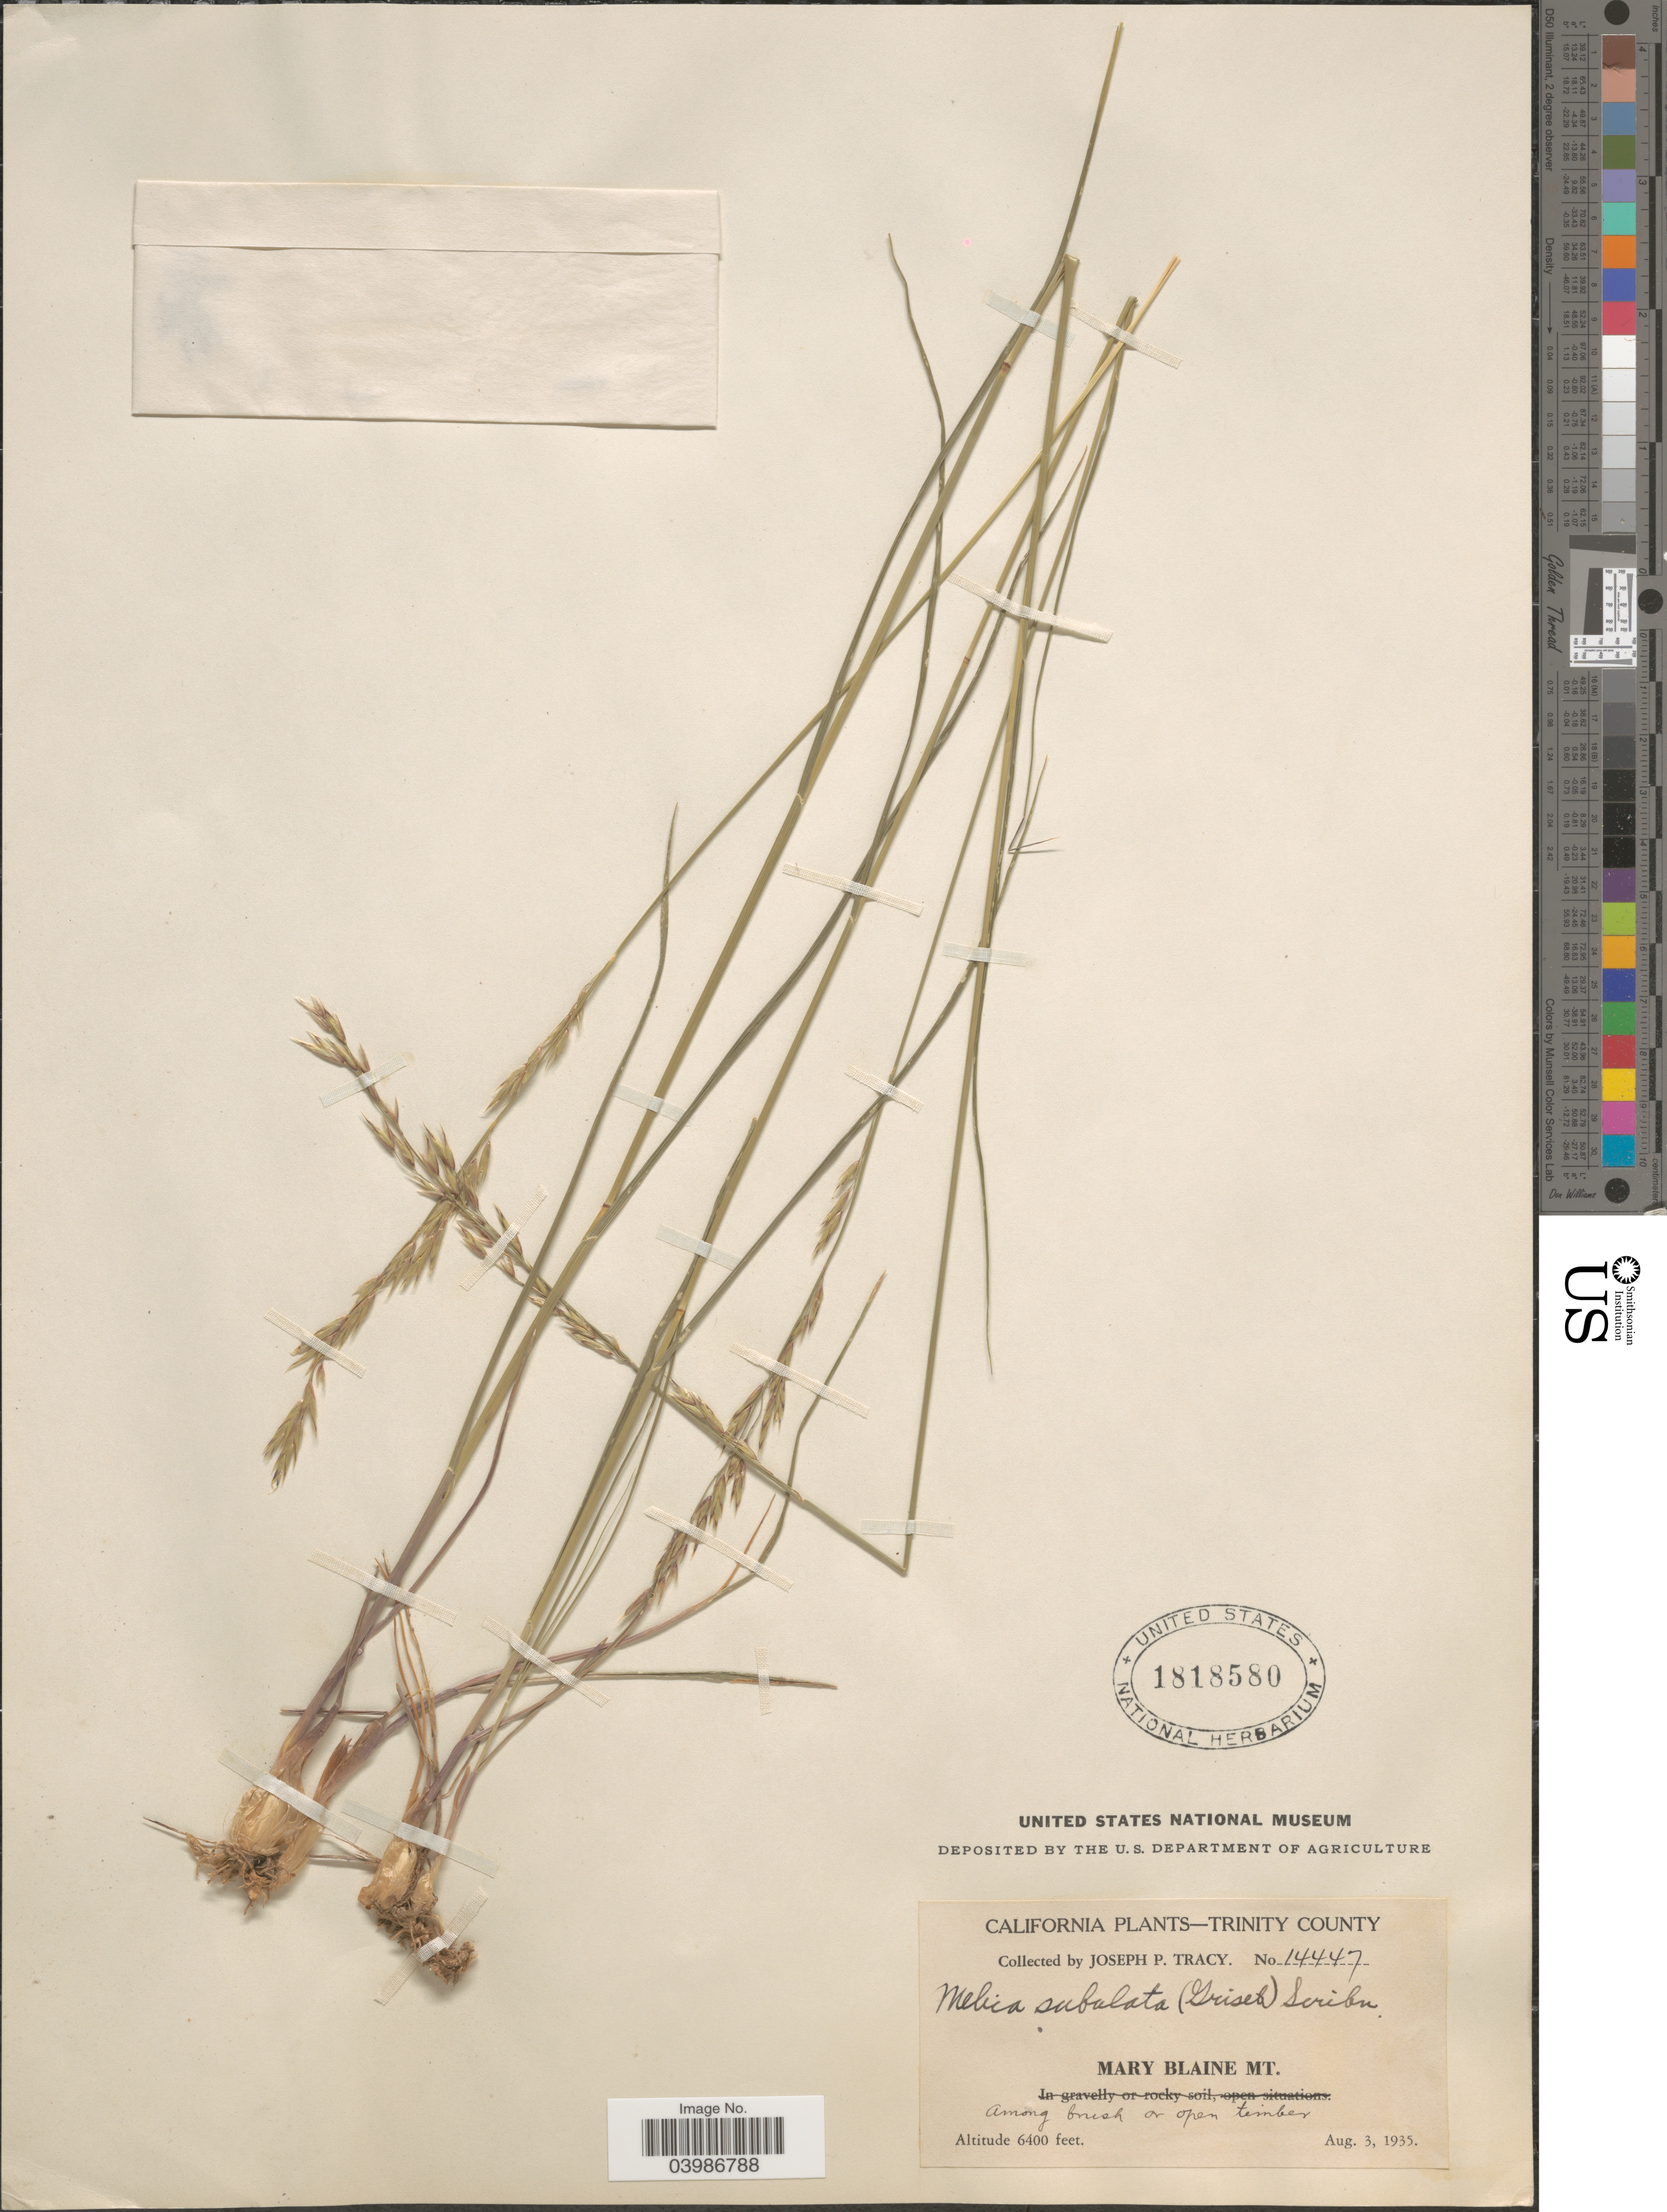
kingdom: Plantae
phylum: Tracheophyta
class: Liliopsida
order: Poales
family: Poaceae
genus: Melica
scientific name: Melica subulata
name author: (Griseb.) Scribn.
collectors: J. Tracy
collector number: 14447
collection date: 1935-08-03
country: United States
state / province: California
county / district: Trinity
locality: Trinity County. Mary Blaine Mt.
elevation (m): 1951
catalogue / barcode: US 1818580